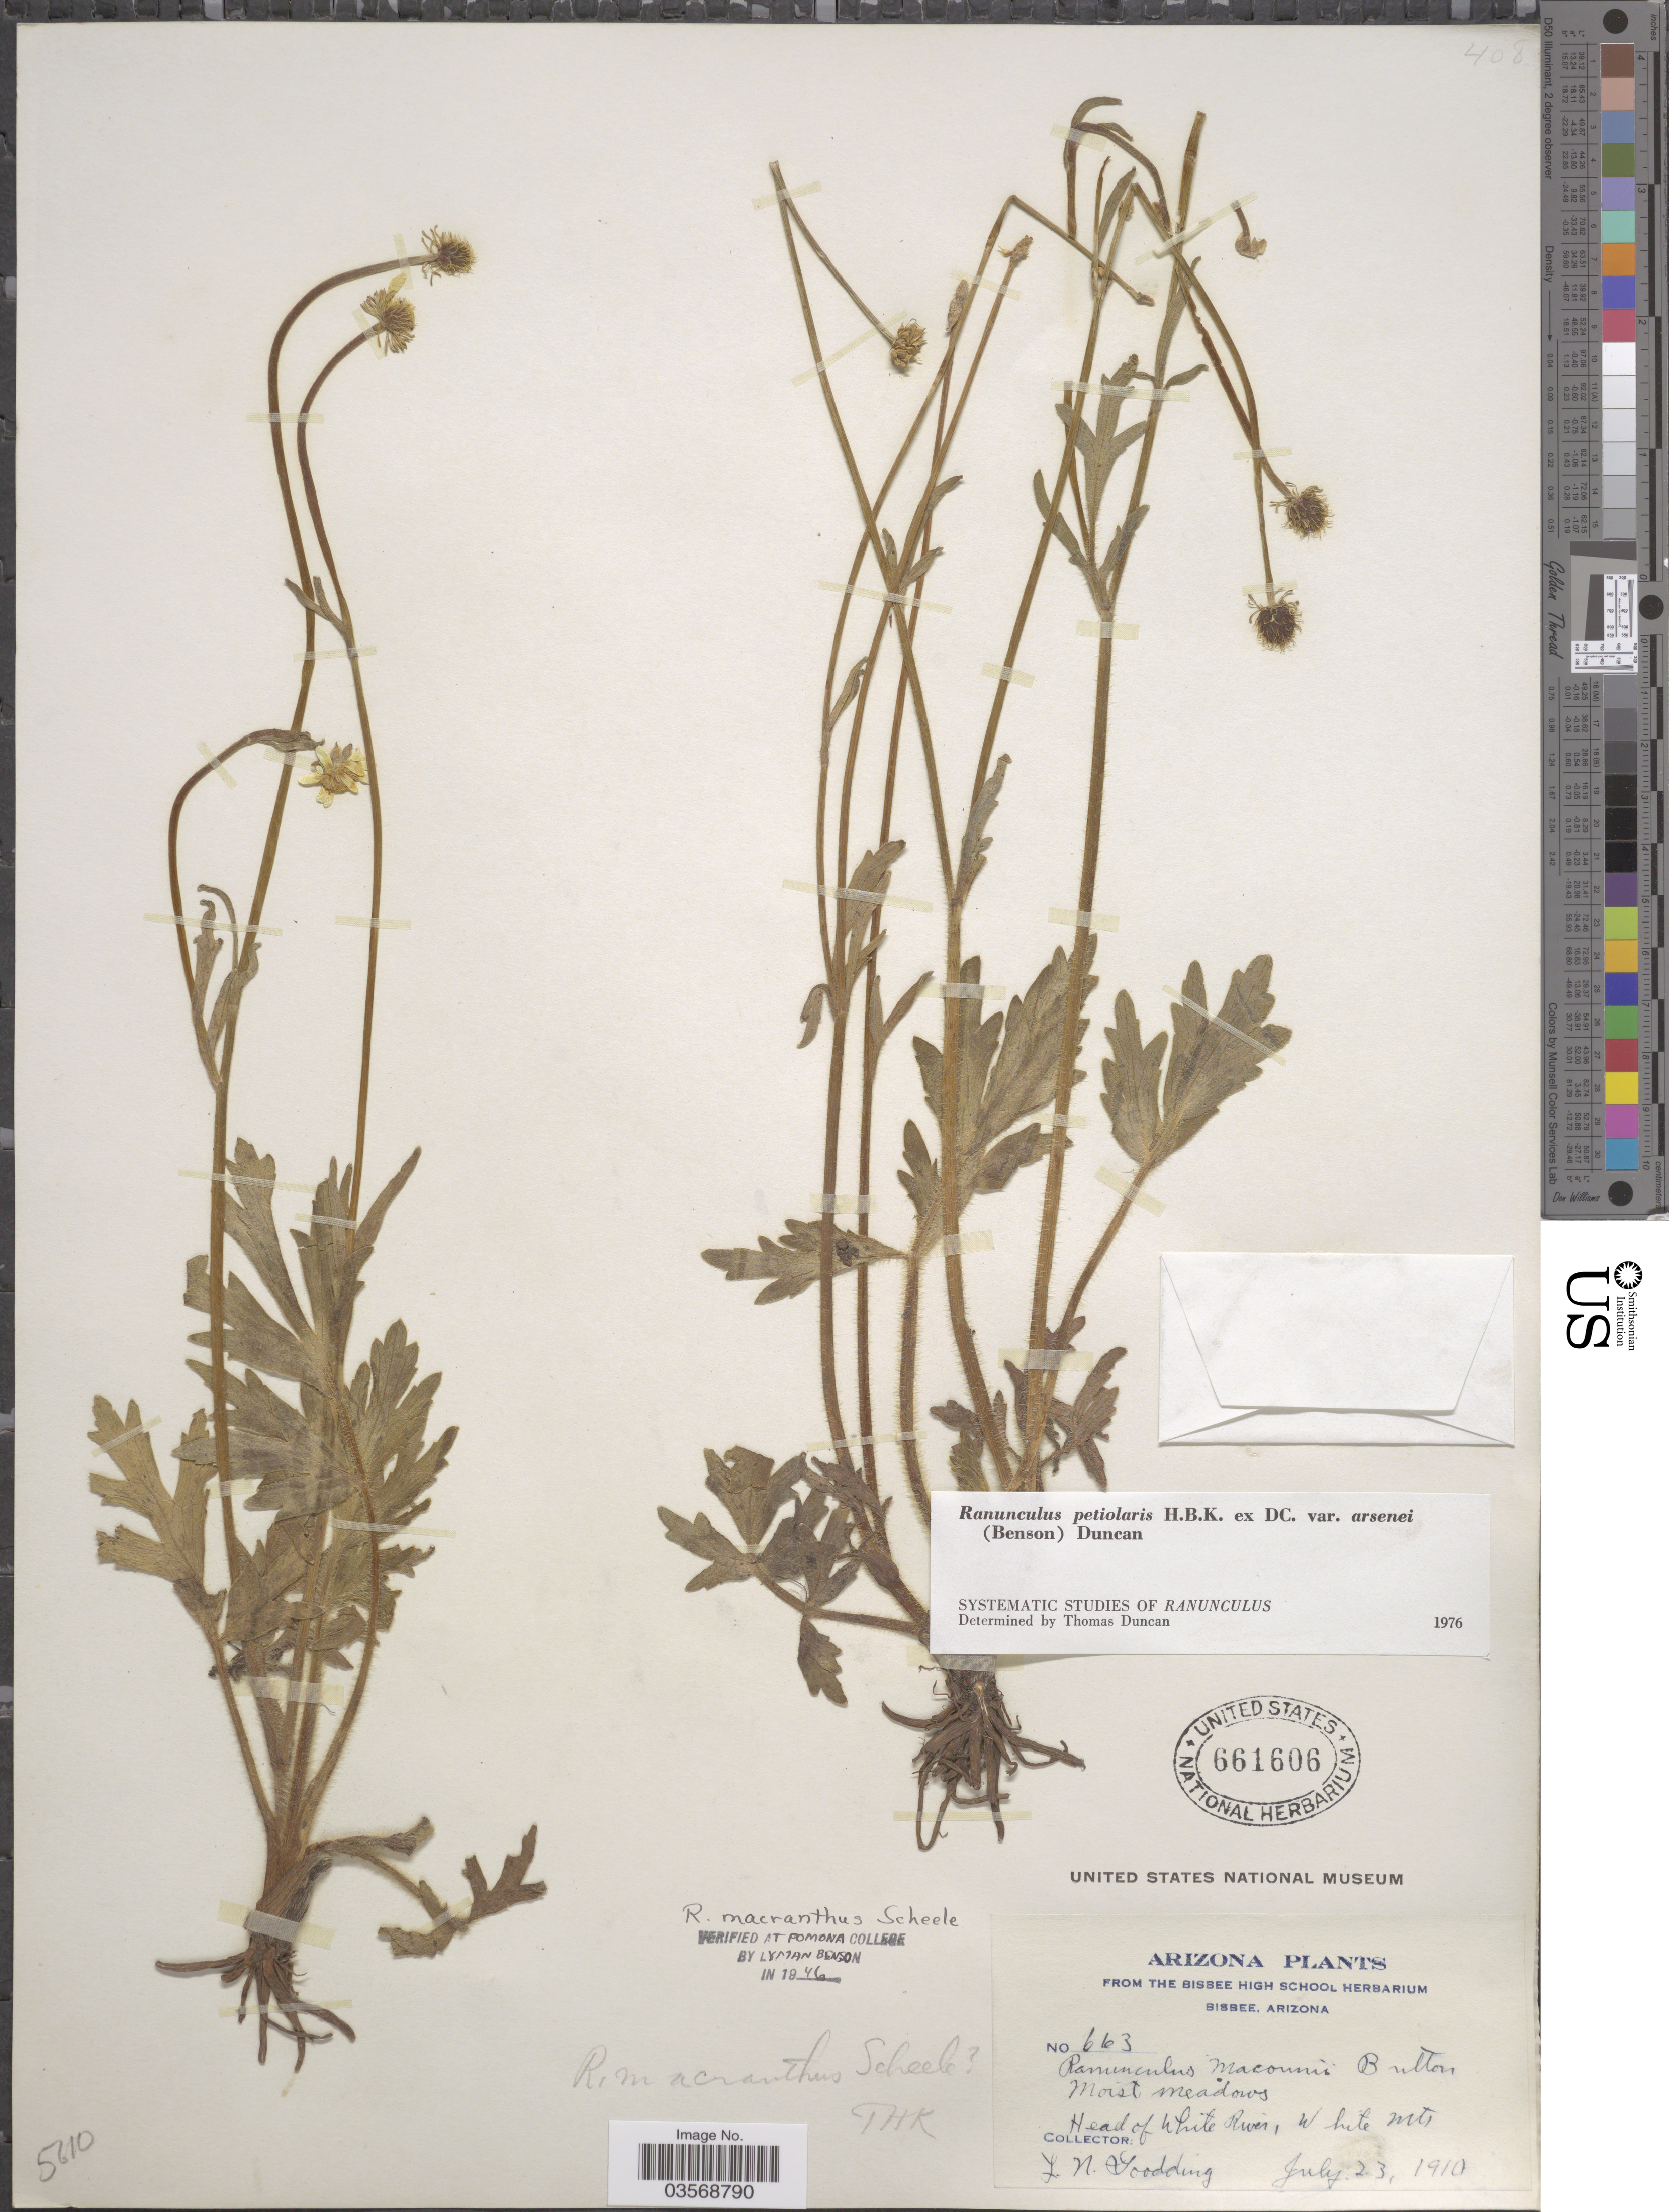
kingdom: Plantae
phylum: Tracheophyta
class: Magnoliopsida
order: Ranunculales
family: Ranunculaceae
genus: Ranunculus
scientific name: Ranunculus petiolaris var. arsenei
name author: (L.D. Benson) Duncan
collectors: L. N. Goodding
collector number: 663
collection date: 1910-07-23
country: United States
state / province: Arizona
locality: Head of White River, White Mts.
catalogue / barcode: US 661606